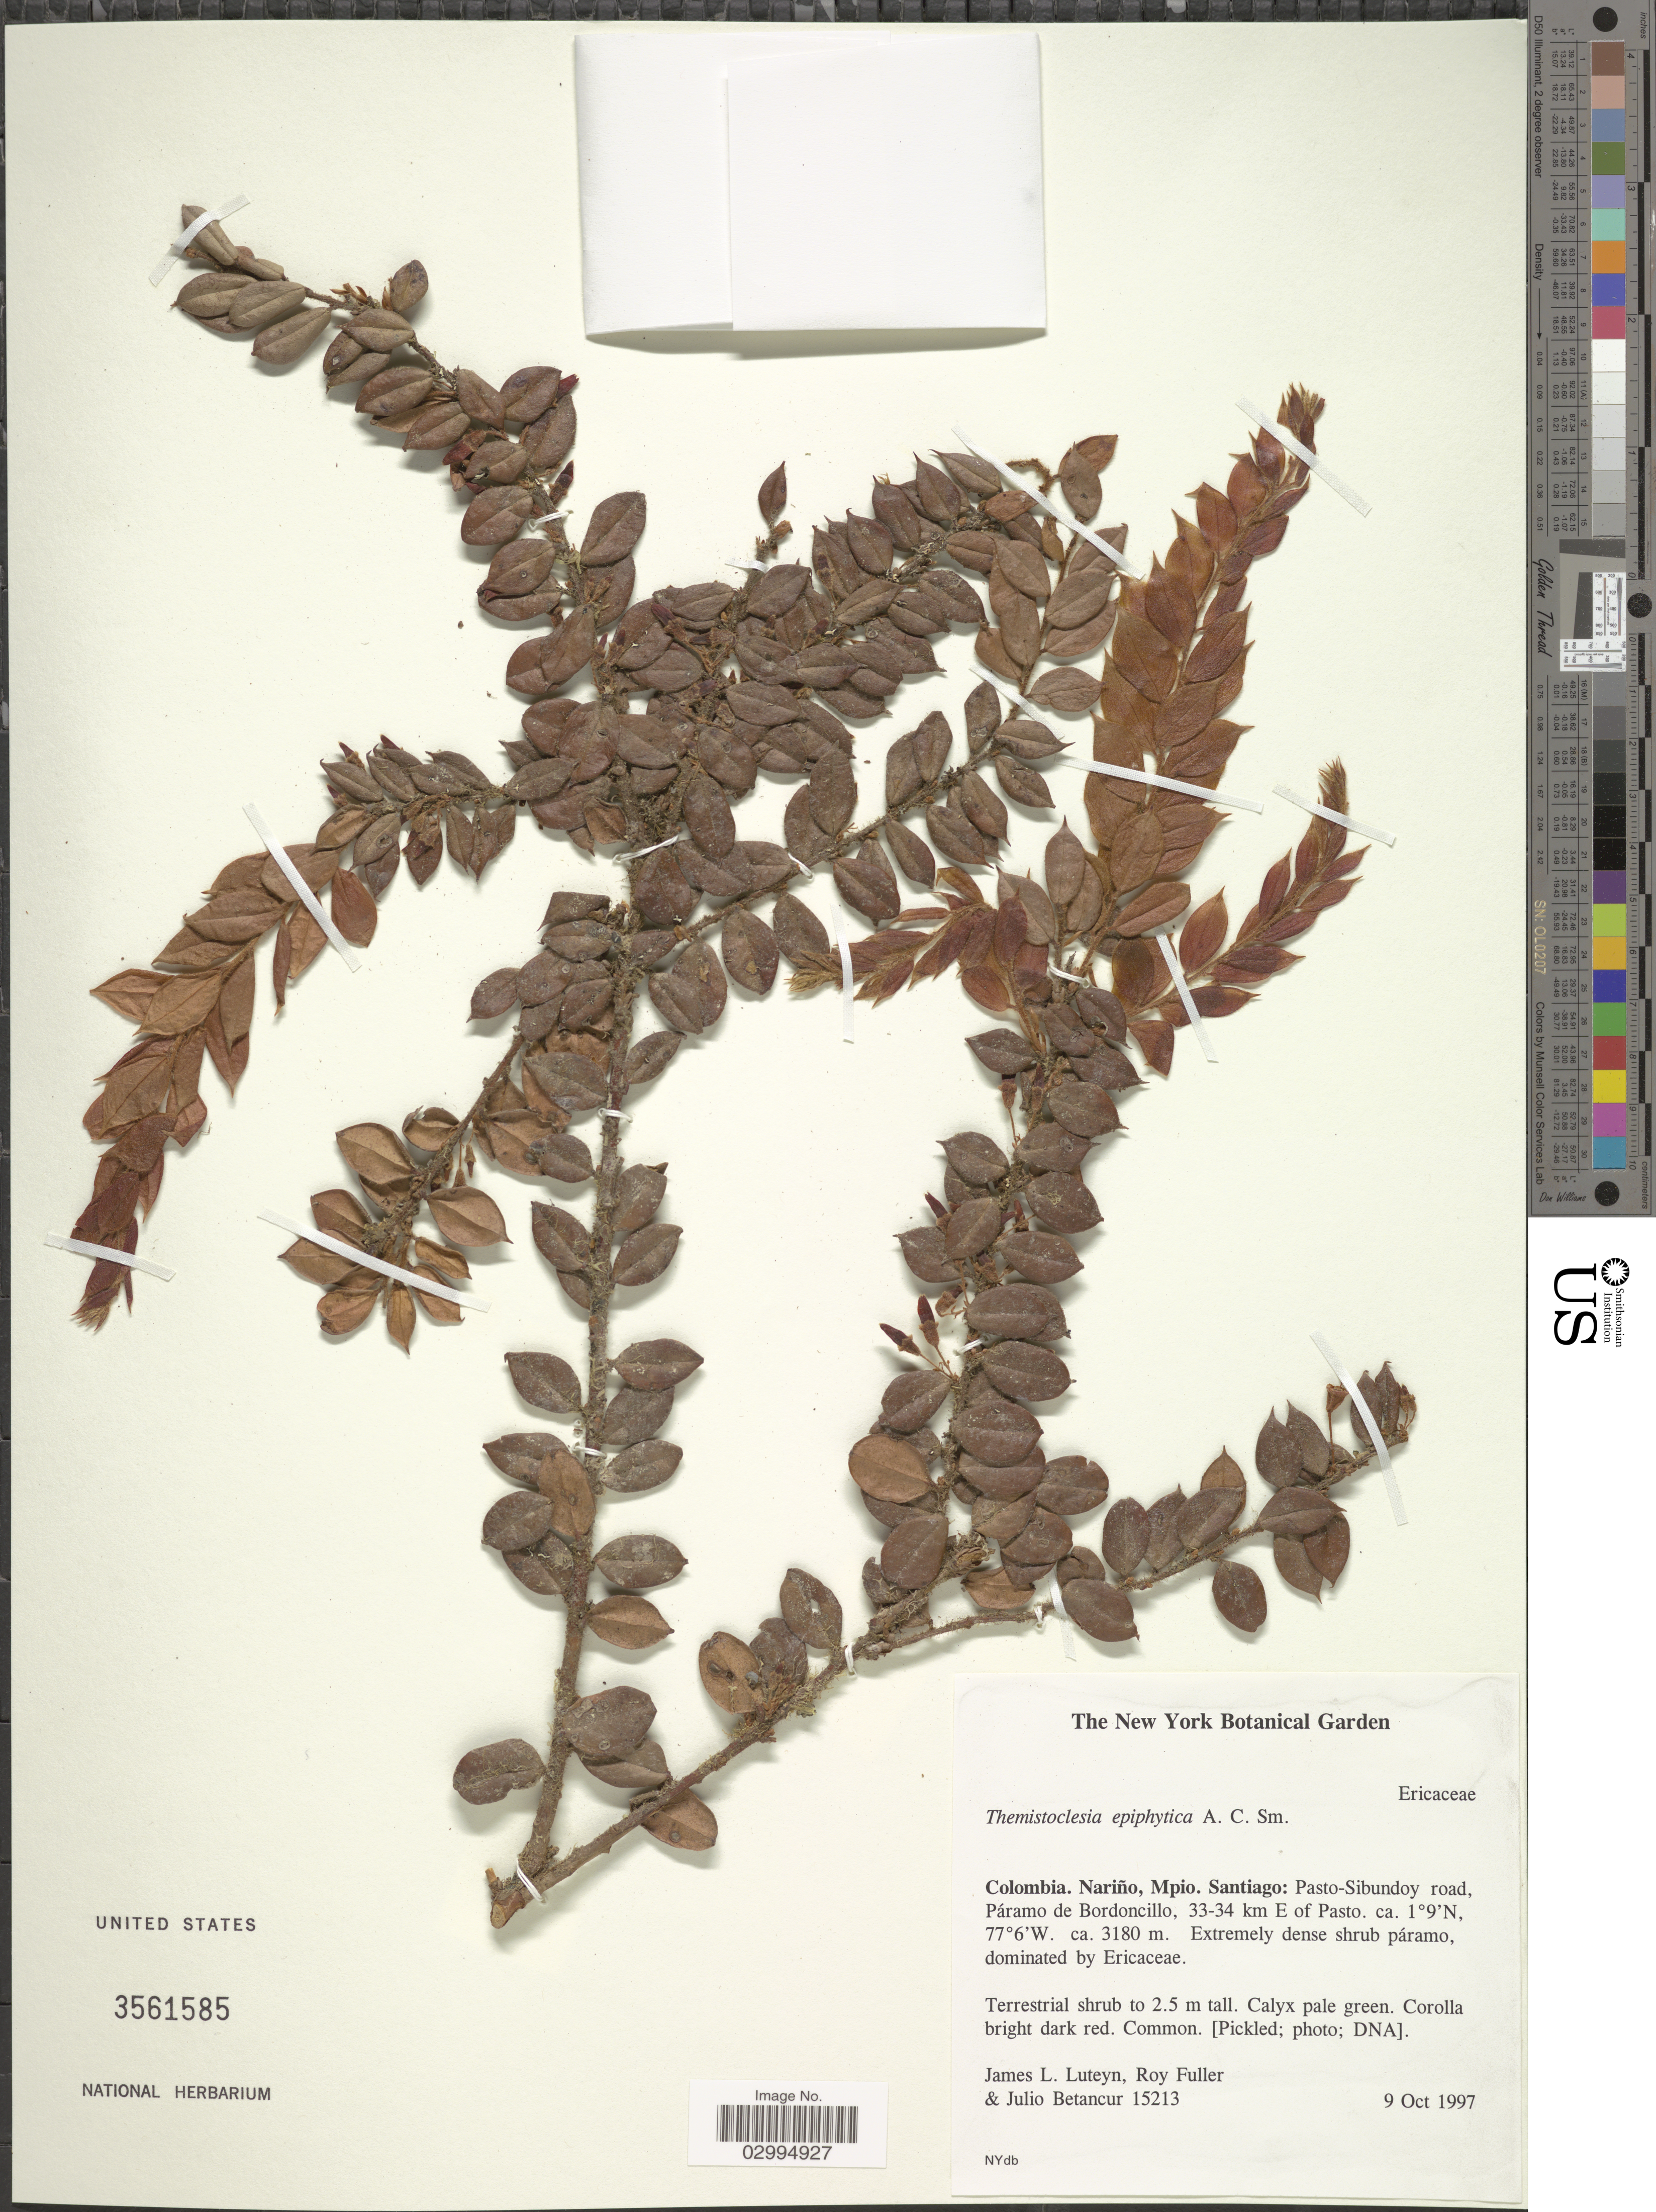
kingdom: Plantae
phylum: Tracheophyta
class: Magnoliopsida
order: Ericales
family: Ericaceae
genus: Themistoclesia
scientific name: Themistoclesia epiphytica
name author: A.C. Sm.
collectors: J. Luteyn, R. Fuller & J. Betancur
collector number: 15213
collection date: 1997-10-09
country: Colombia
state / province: Nariño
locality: Mpio. Santiago: Pasto-Sibundoy road, Páramo de Bordoncillo, 33-34 km E of Pasto.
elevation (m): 3180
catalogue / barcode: US 3561585